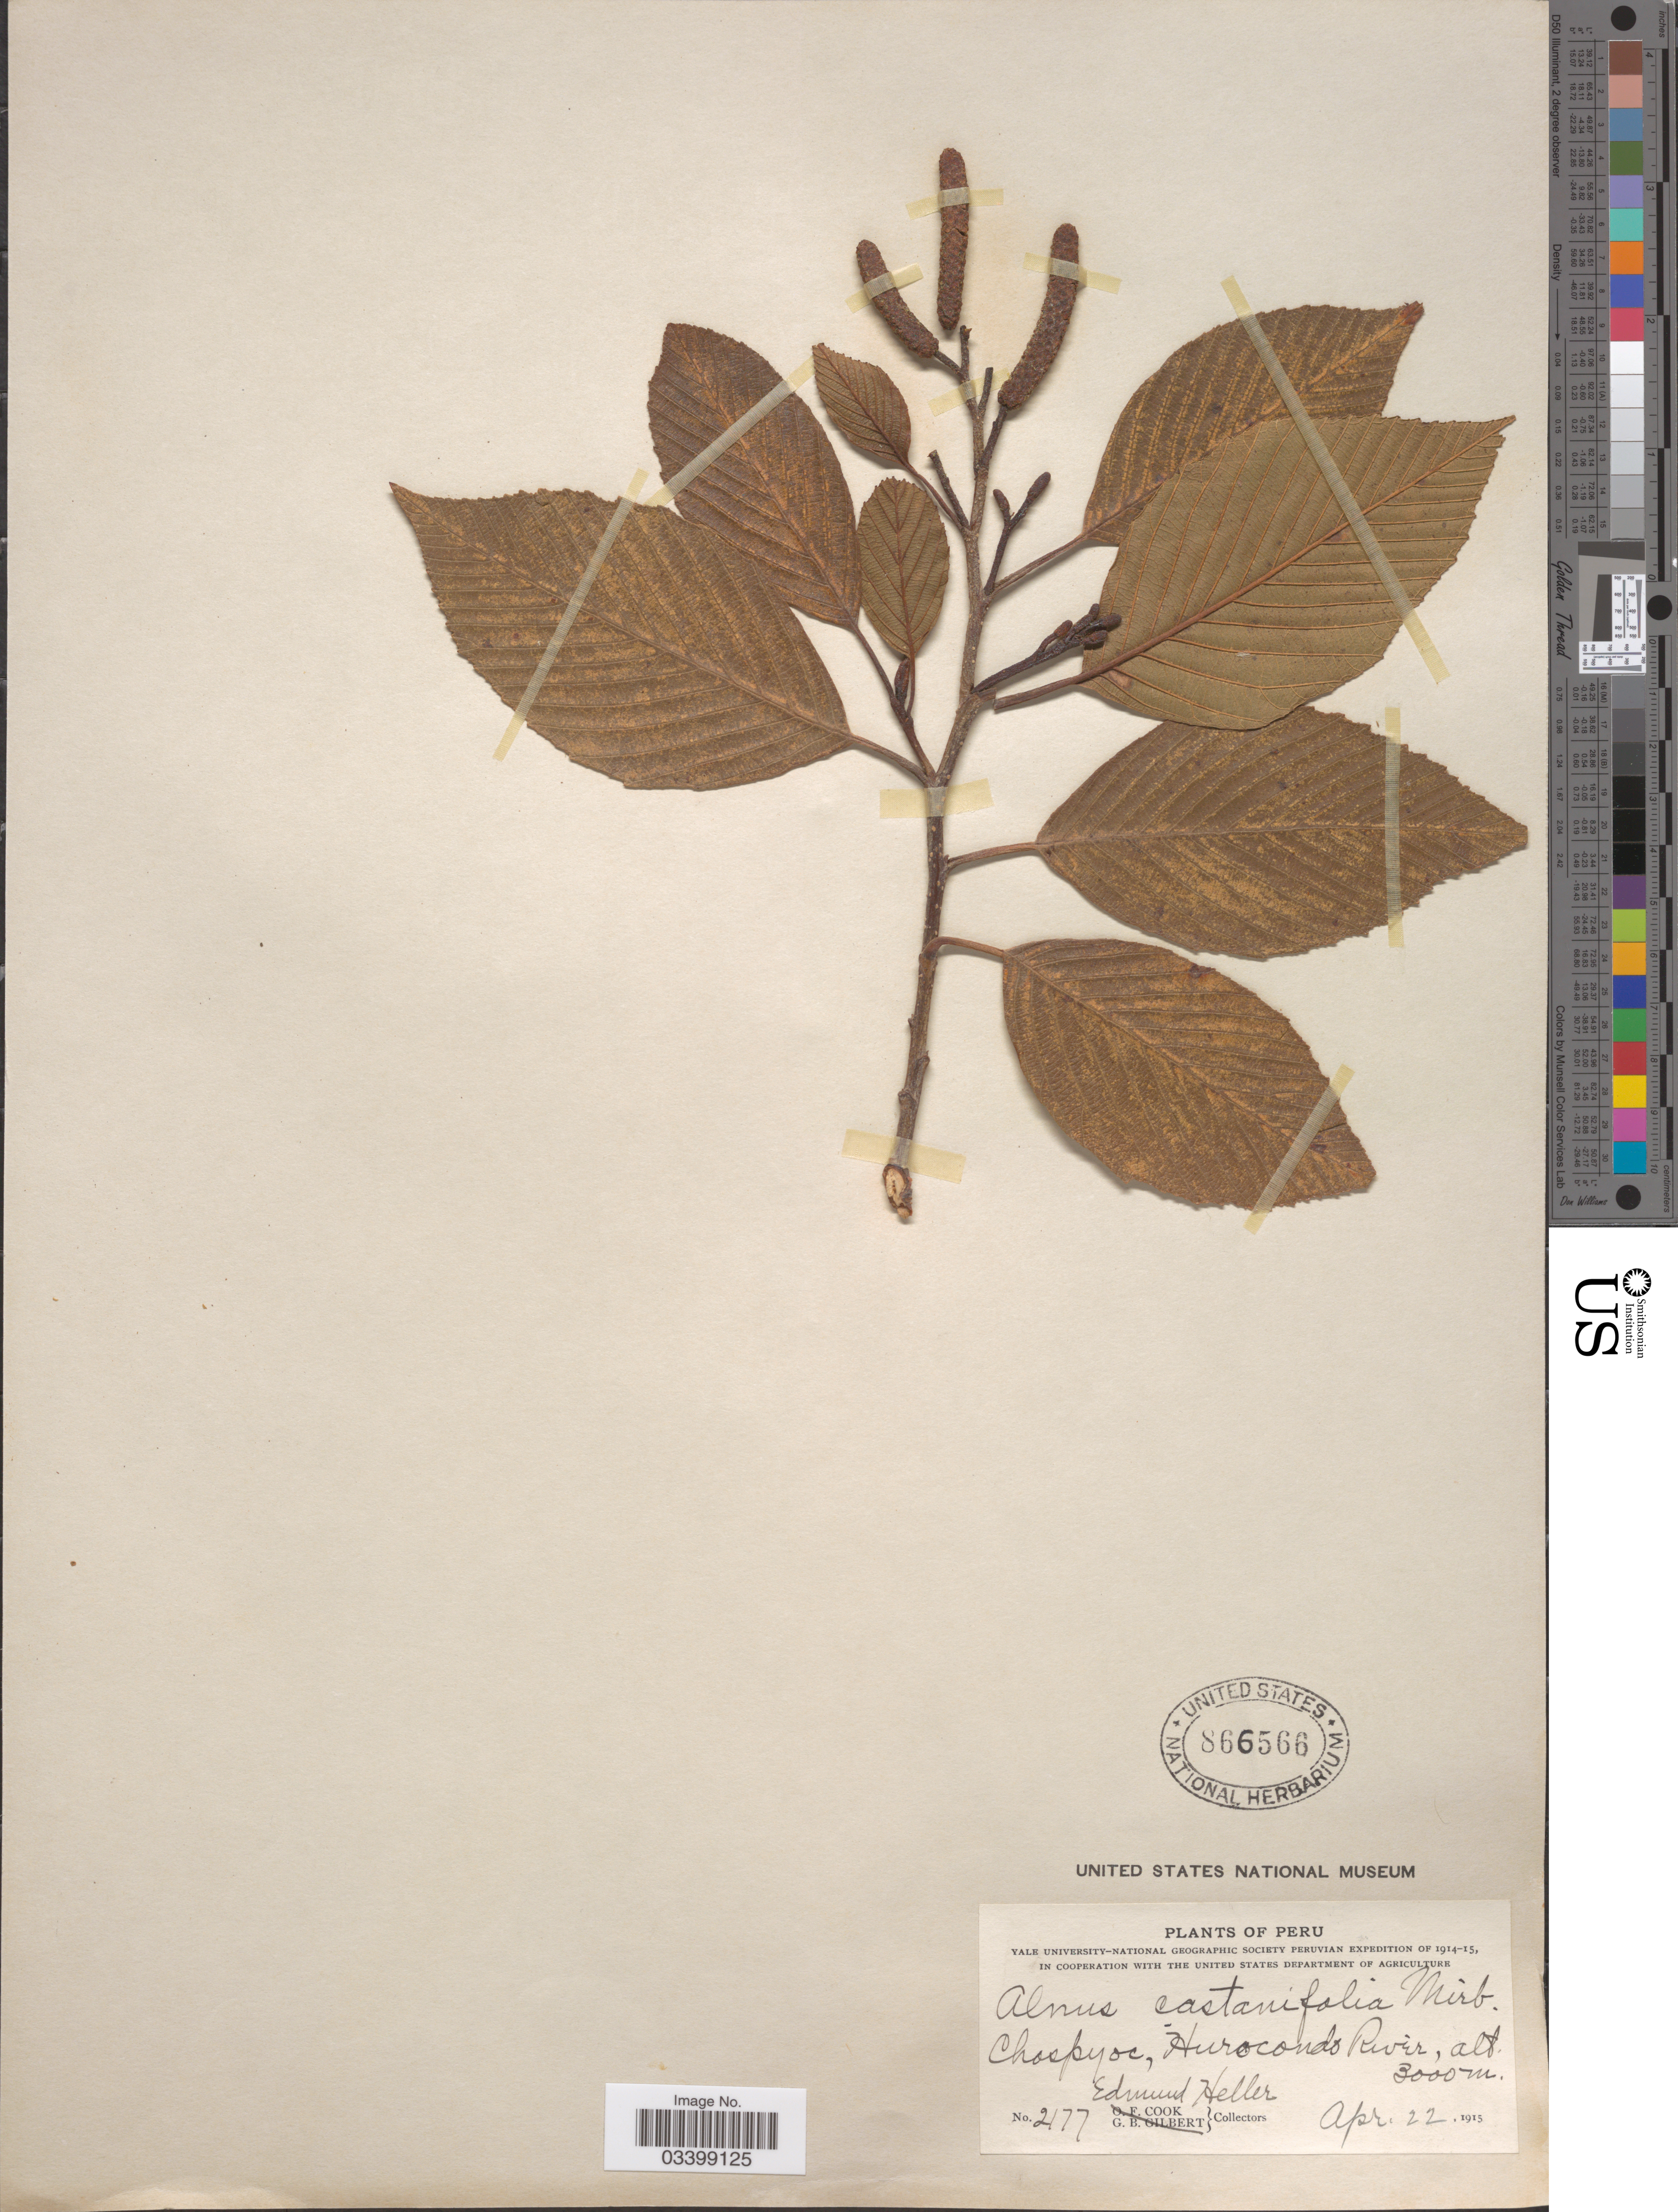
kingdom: Plantae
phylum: Tracheophyta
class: Magnoliopsida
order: Fagales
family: Betulaceae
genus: Alnus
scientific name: Alnus acuminata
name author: Kunth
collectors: E. Heller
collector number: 2177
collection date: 1915-04-22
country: Peru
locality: Chospyoc, Hurocondo River.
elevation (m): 3000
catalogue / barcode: US 866566